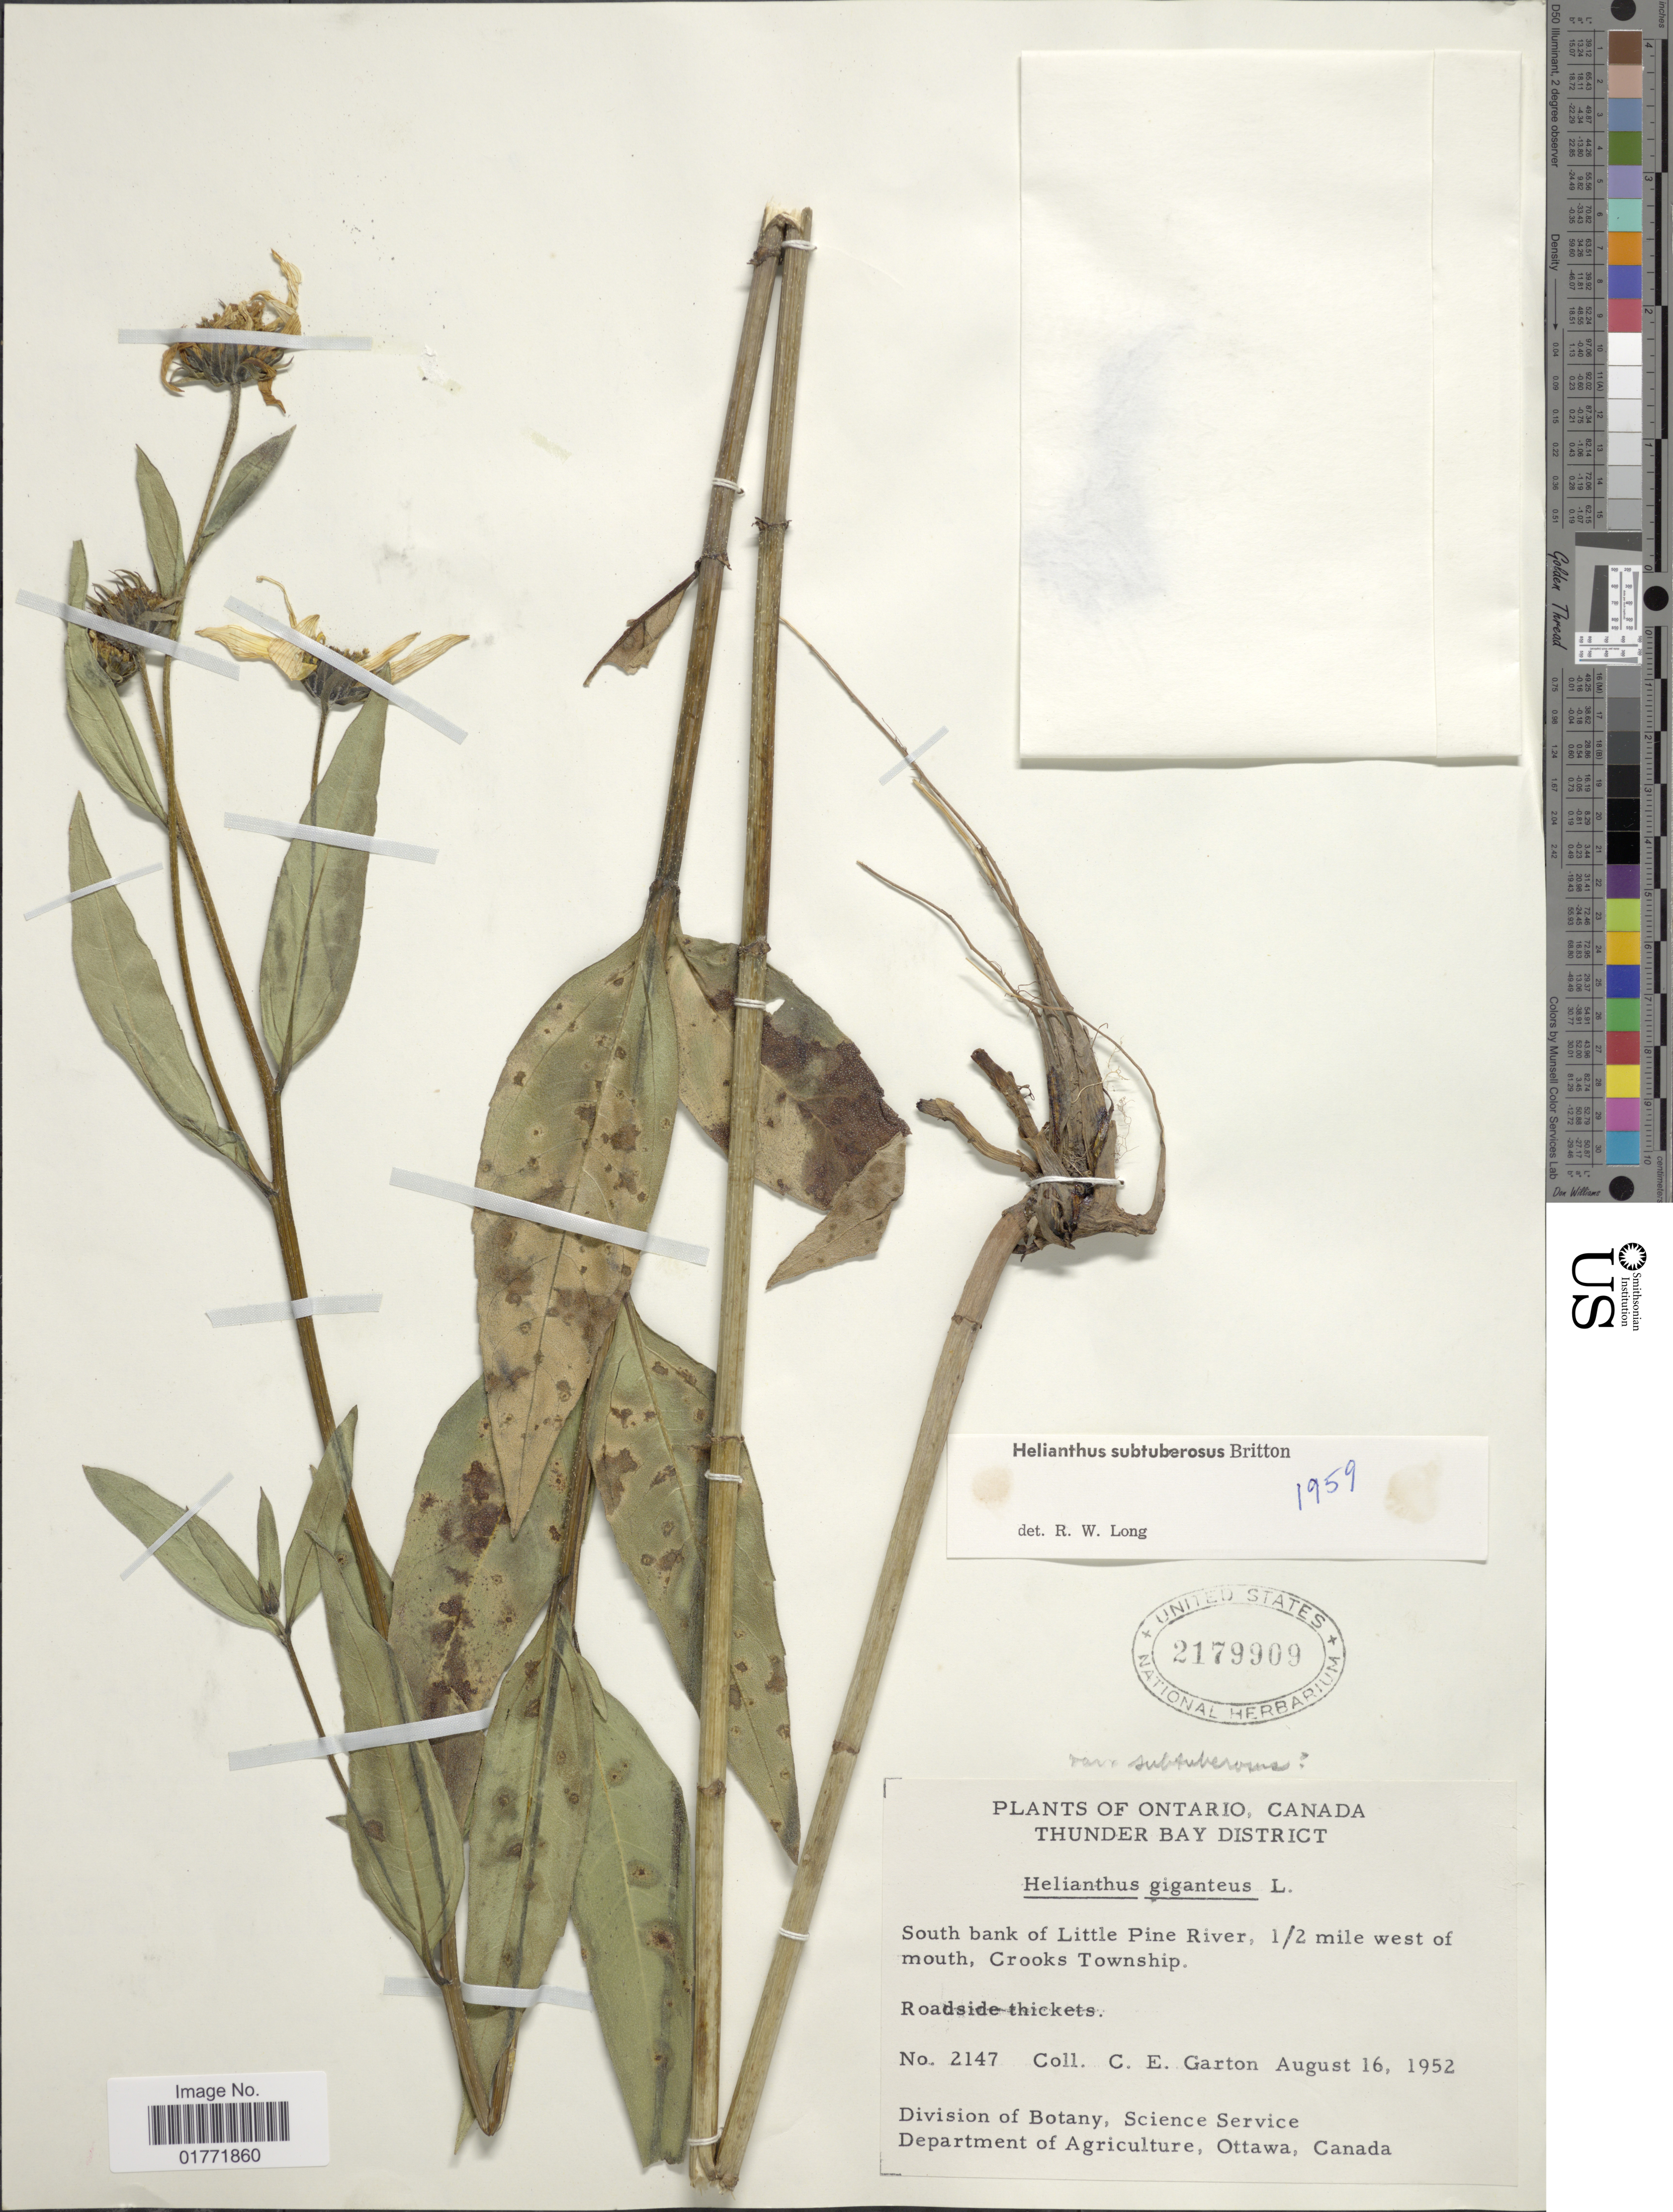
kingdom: Plantae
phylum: Tracheophyta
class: Magnoliopsida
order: Asterales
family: Asteraceae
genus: Helianthus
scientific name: Helianthus subtuberosus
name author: Bourg.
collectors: C. E. Garton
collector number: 2147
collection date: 1952-08-16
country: Canada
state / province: Ontario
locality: Ontario, Canada, Thunder Bay District.South bank of Little Pine River, ½ mile west of mouth, Crooks Township.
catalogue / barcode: US 2179909